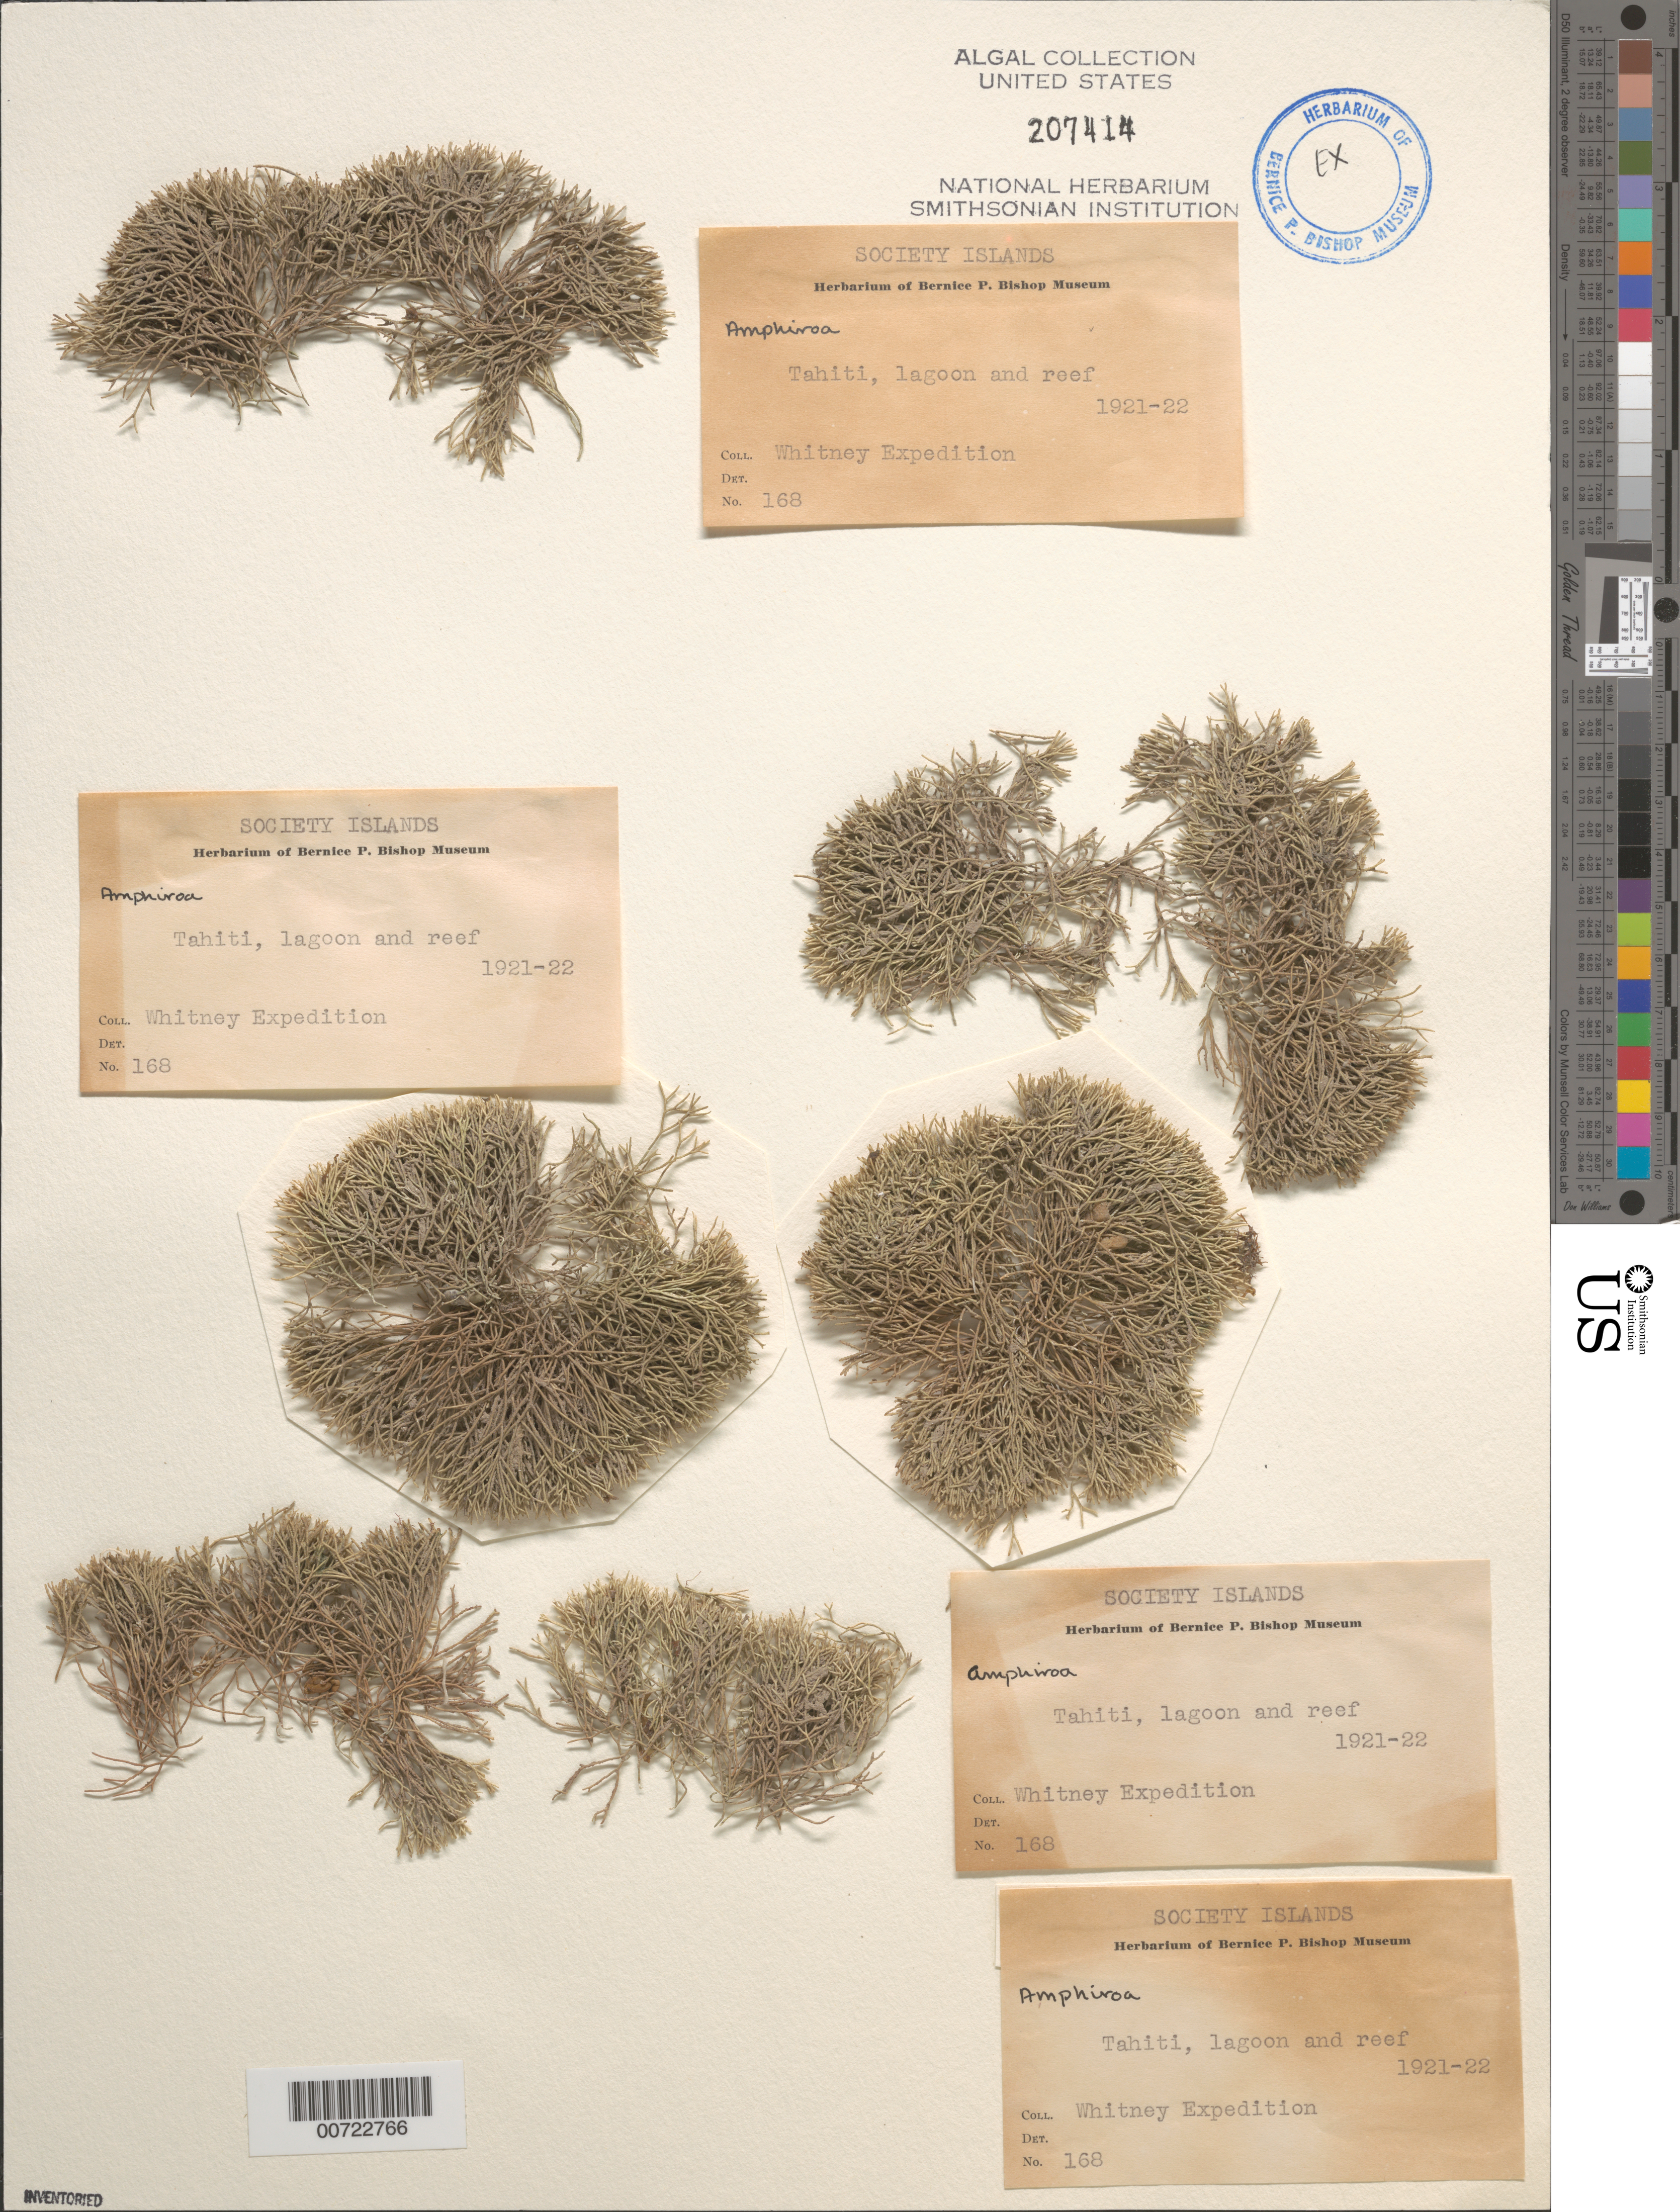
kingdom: Plantae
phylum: Rhodophyta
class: Florideophyceae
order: Corallinales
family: Lithophyllaceae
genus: Amphiroa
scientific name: Amphiroa sp.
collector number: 168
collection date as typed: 1921 or 1922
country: French Polynesia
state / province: Îles du Vent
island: Tahiti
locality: Lagoon and reef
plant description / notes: Whitney Expedition, 1921-1922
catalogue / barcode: US 207414